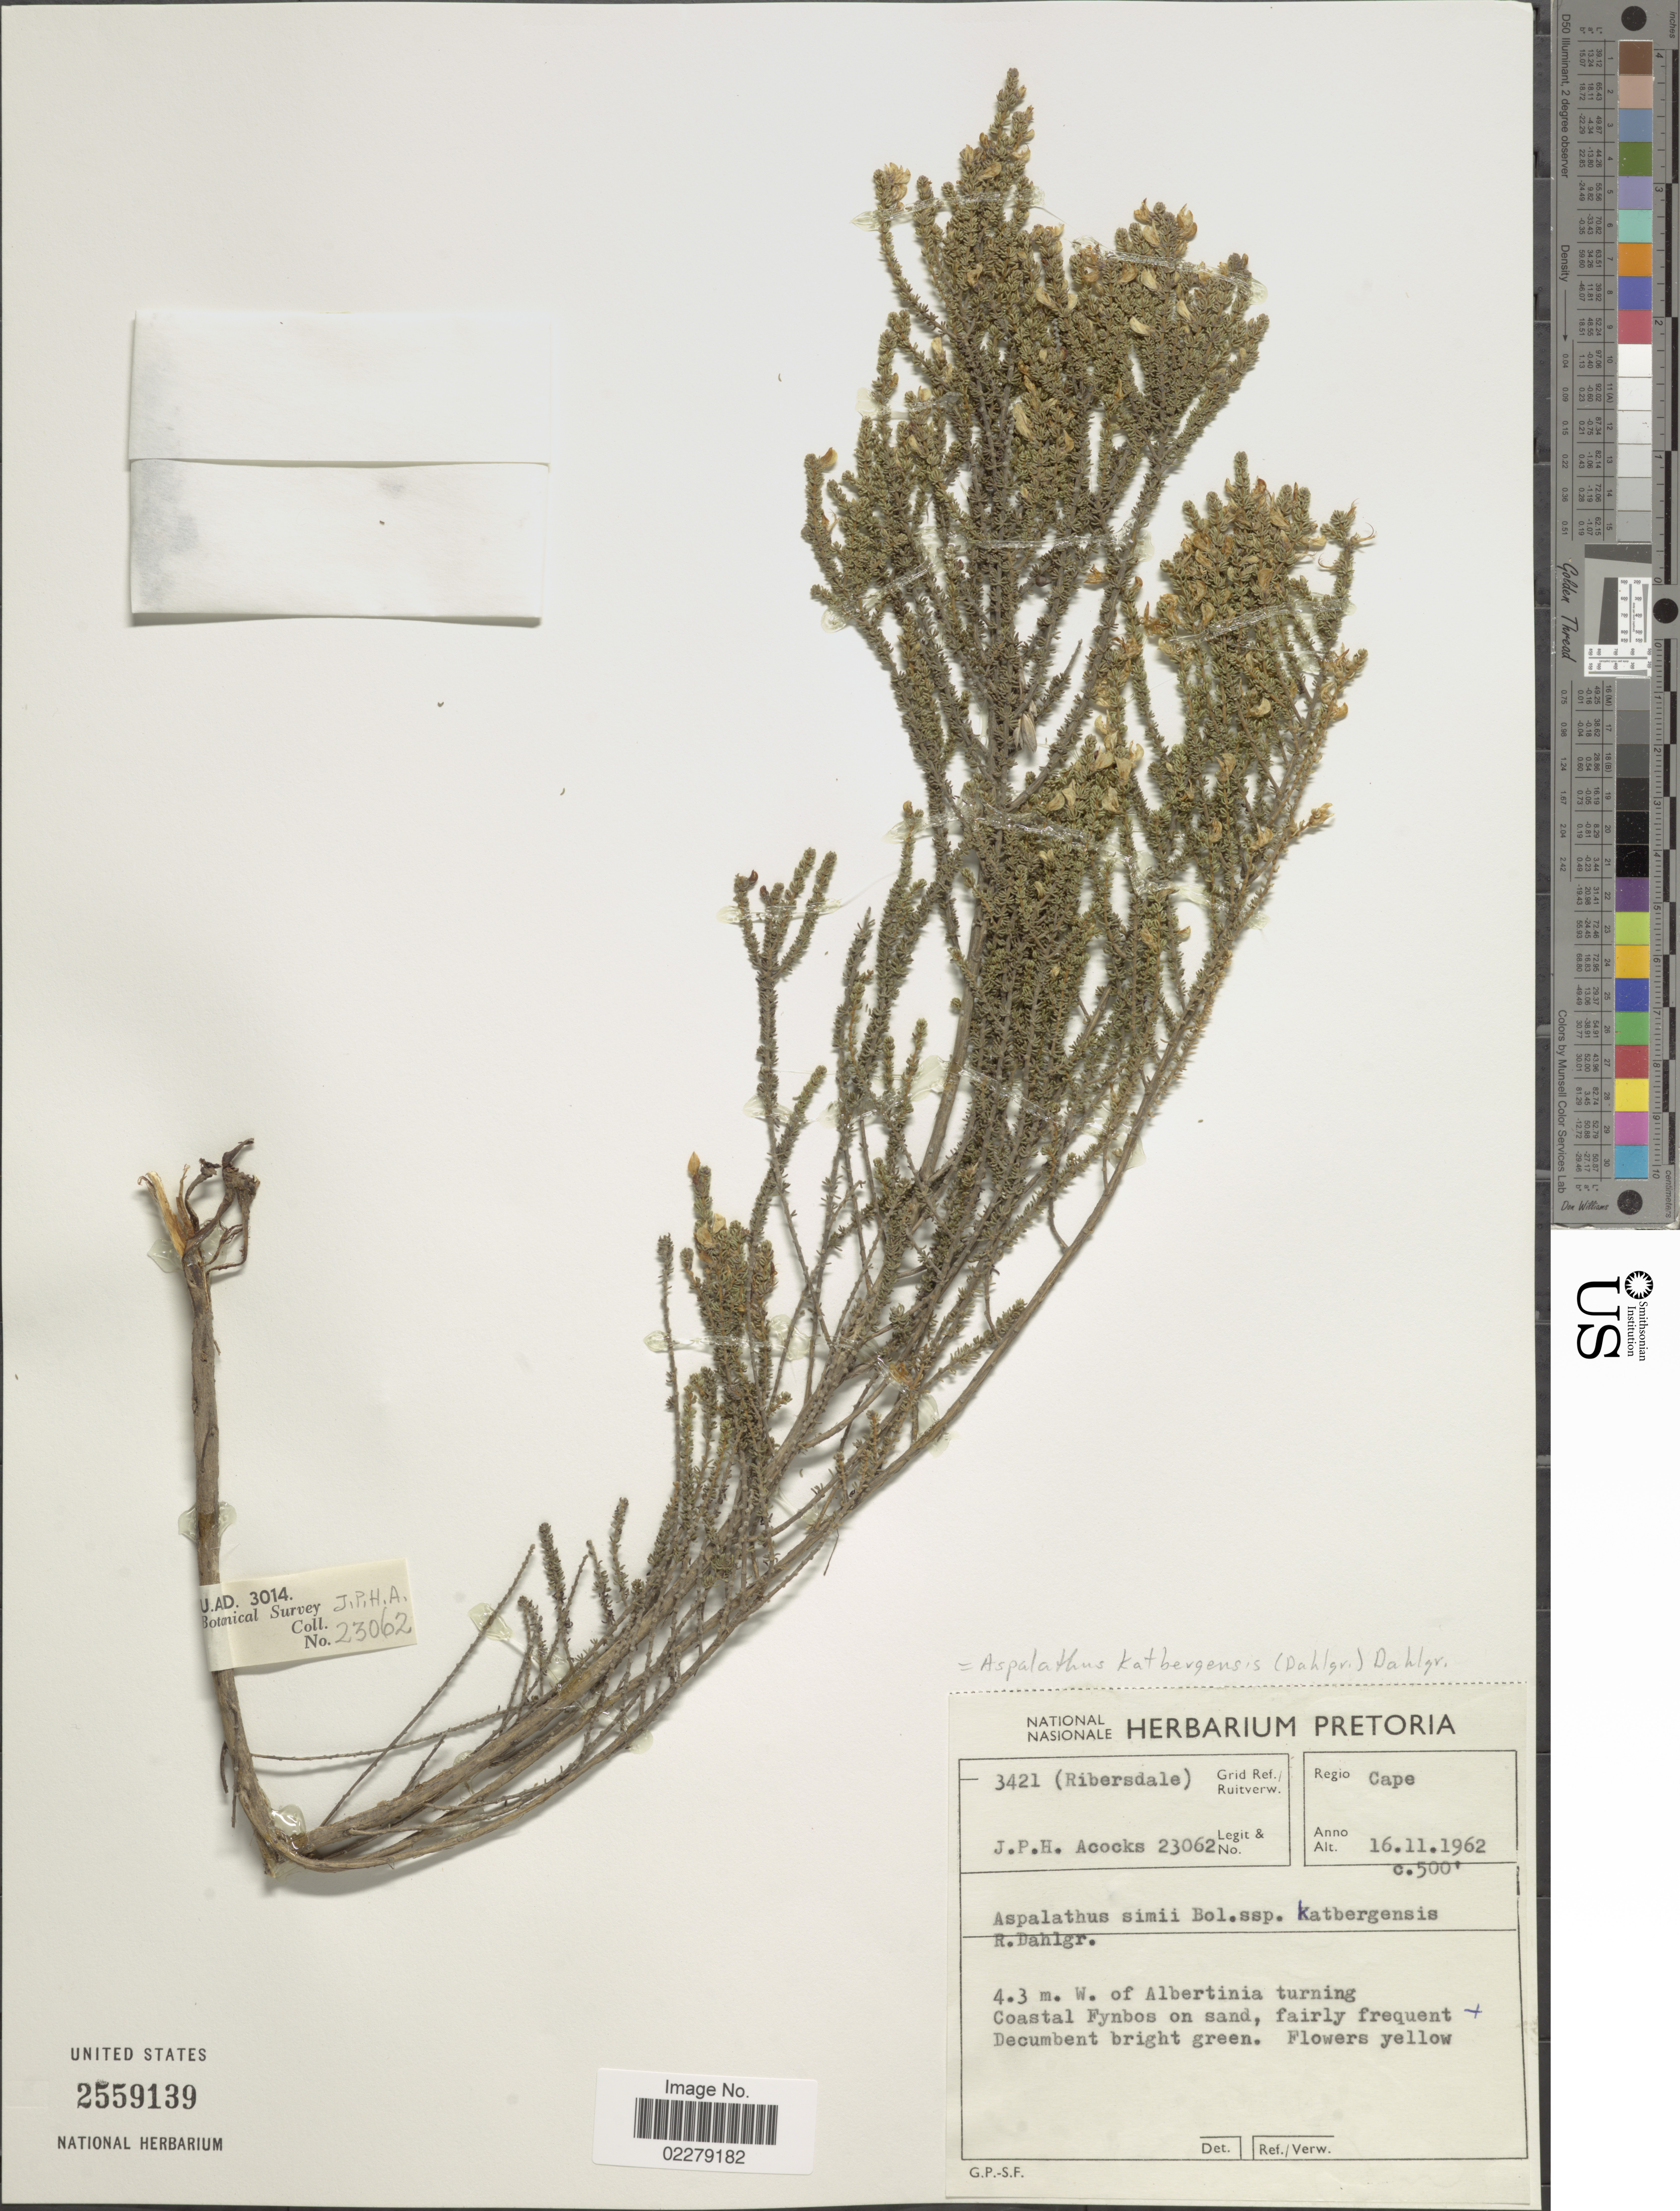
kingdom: Plantae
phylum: Tracheophyta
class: Magnoliopsida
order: Fabales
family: Fabaceae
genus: Aspalathus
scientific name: Aspalathus katbergensis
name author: R. Dahlgren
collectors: J. P. Acocks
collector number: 23062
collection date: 1962-11-16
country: South Africa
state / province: Western Cape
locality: Regio Cape. 4.3 m. W. of Albertinia turning Coastal Fynbos on sand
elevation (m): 152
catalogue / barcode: US 2559139